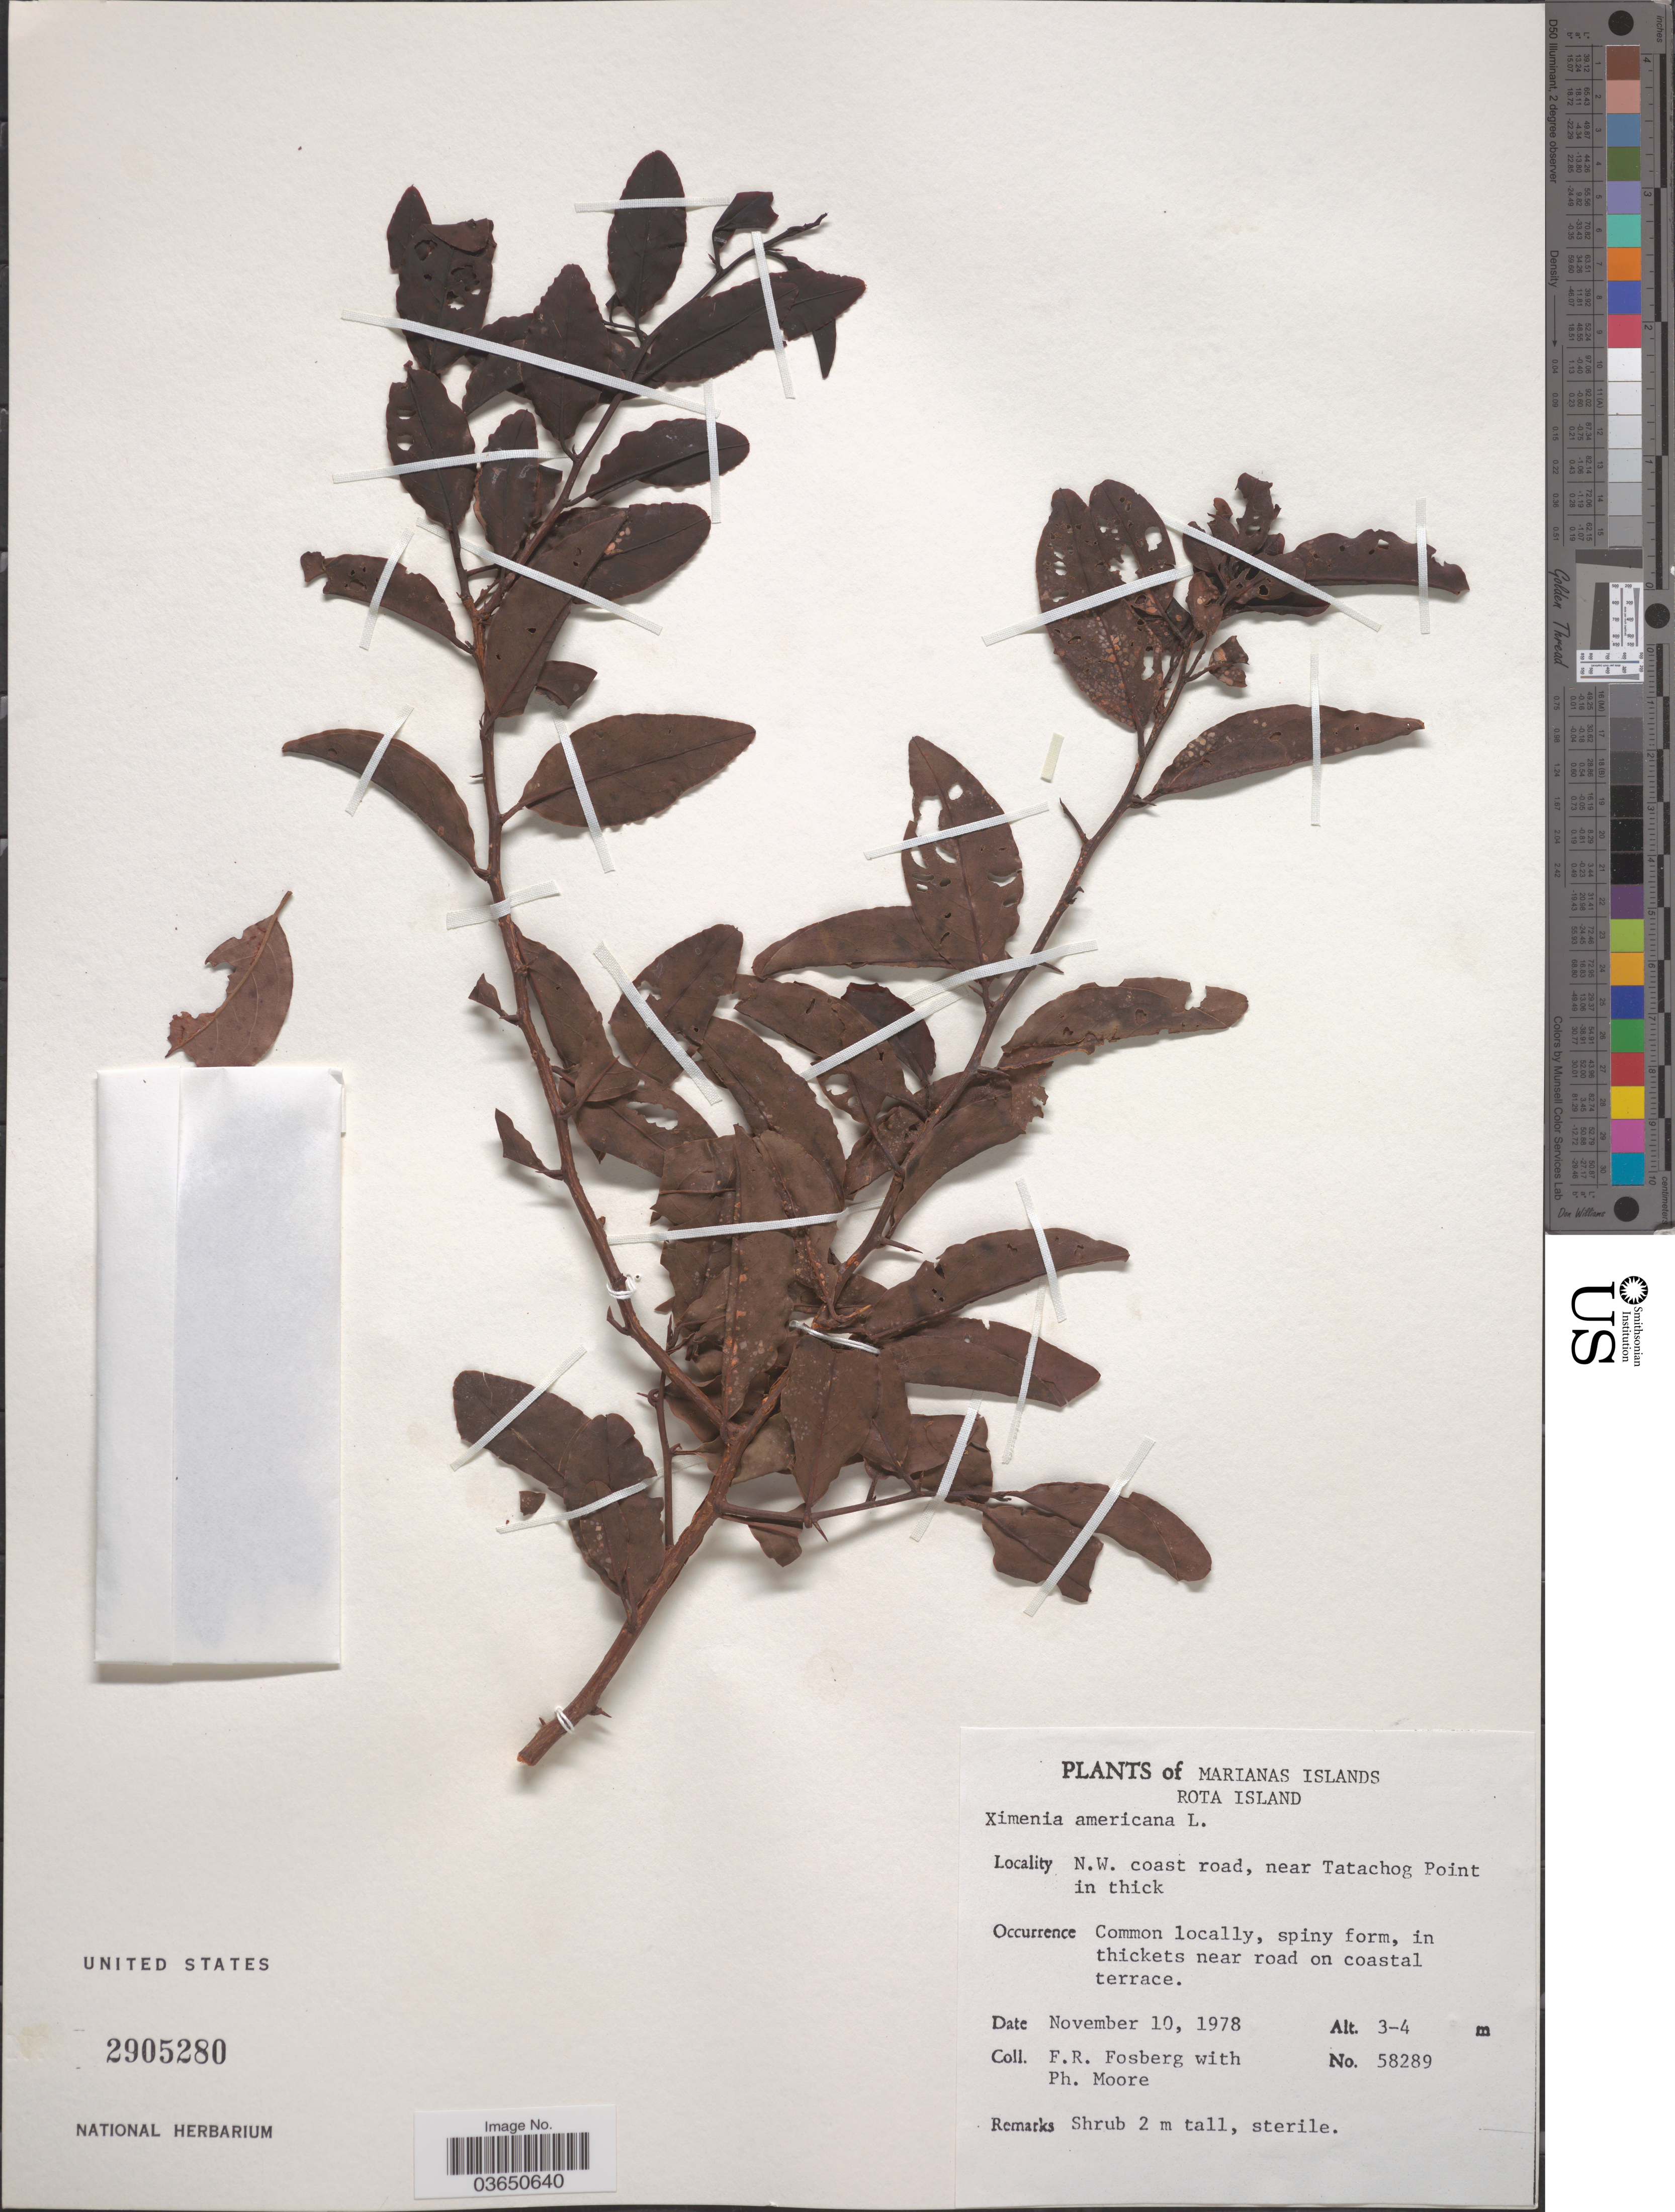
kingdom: Plantae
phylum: Tracheophyta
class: Magnoliopsida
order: Santalales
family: Ximeniaceae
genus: Ximenia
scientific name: Ximenia americana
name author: L.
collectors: F. R. Fosberg & P. Moore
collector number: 58289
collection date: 1978-11-10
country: Northern Mariana Islands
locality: Marianas Islands. Rota Island. N.W. coast road, near Tatachog Point in thick.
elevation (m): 3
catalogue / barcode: US 2905280